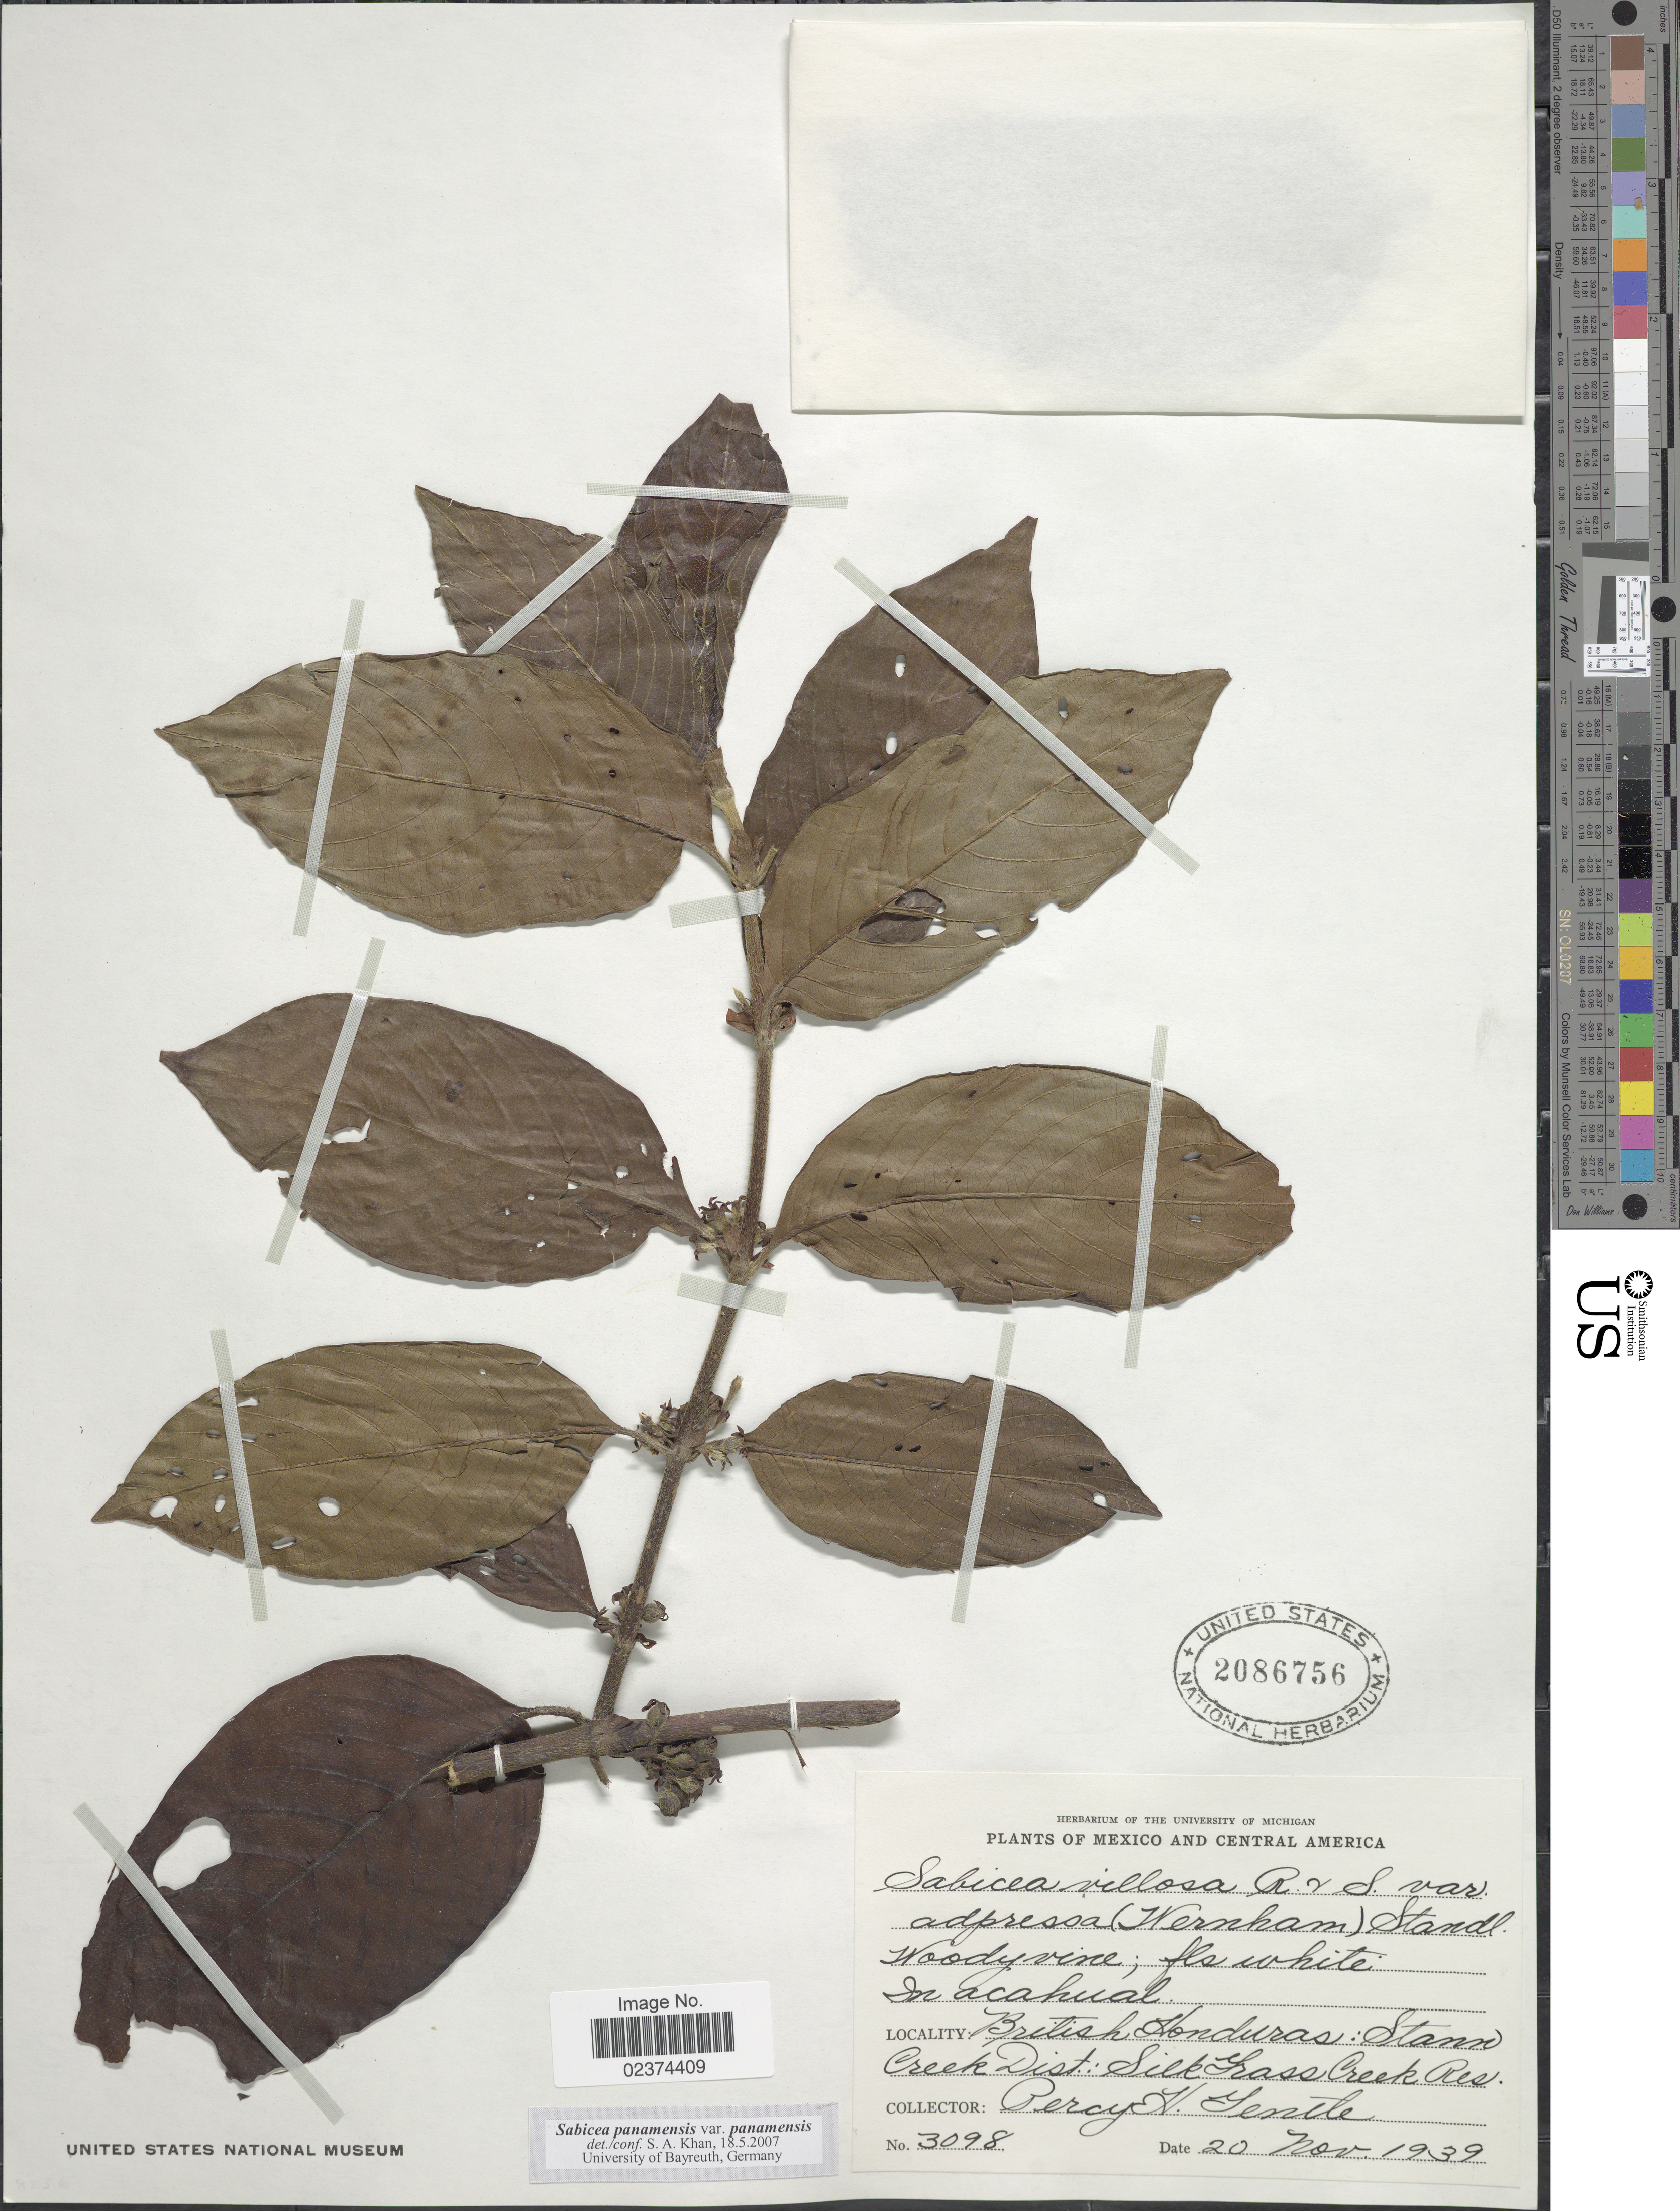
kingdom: Plantae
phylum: Tracheophyta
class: Magnoliopsida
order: Gentianales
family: Rubiaceae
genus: Sabicea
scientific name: Sabicea panamensis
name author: Wernham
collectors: P. H. Gentle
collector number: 3098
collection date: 1939-11-20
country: Belize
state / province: Stann Creek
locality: British Honduras, Stann Creek District: Silk Grass Creek Res.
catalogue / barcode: US 2086756